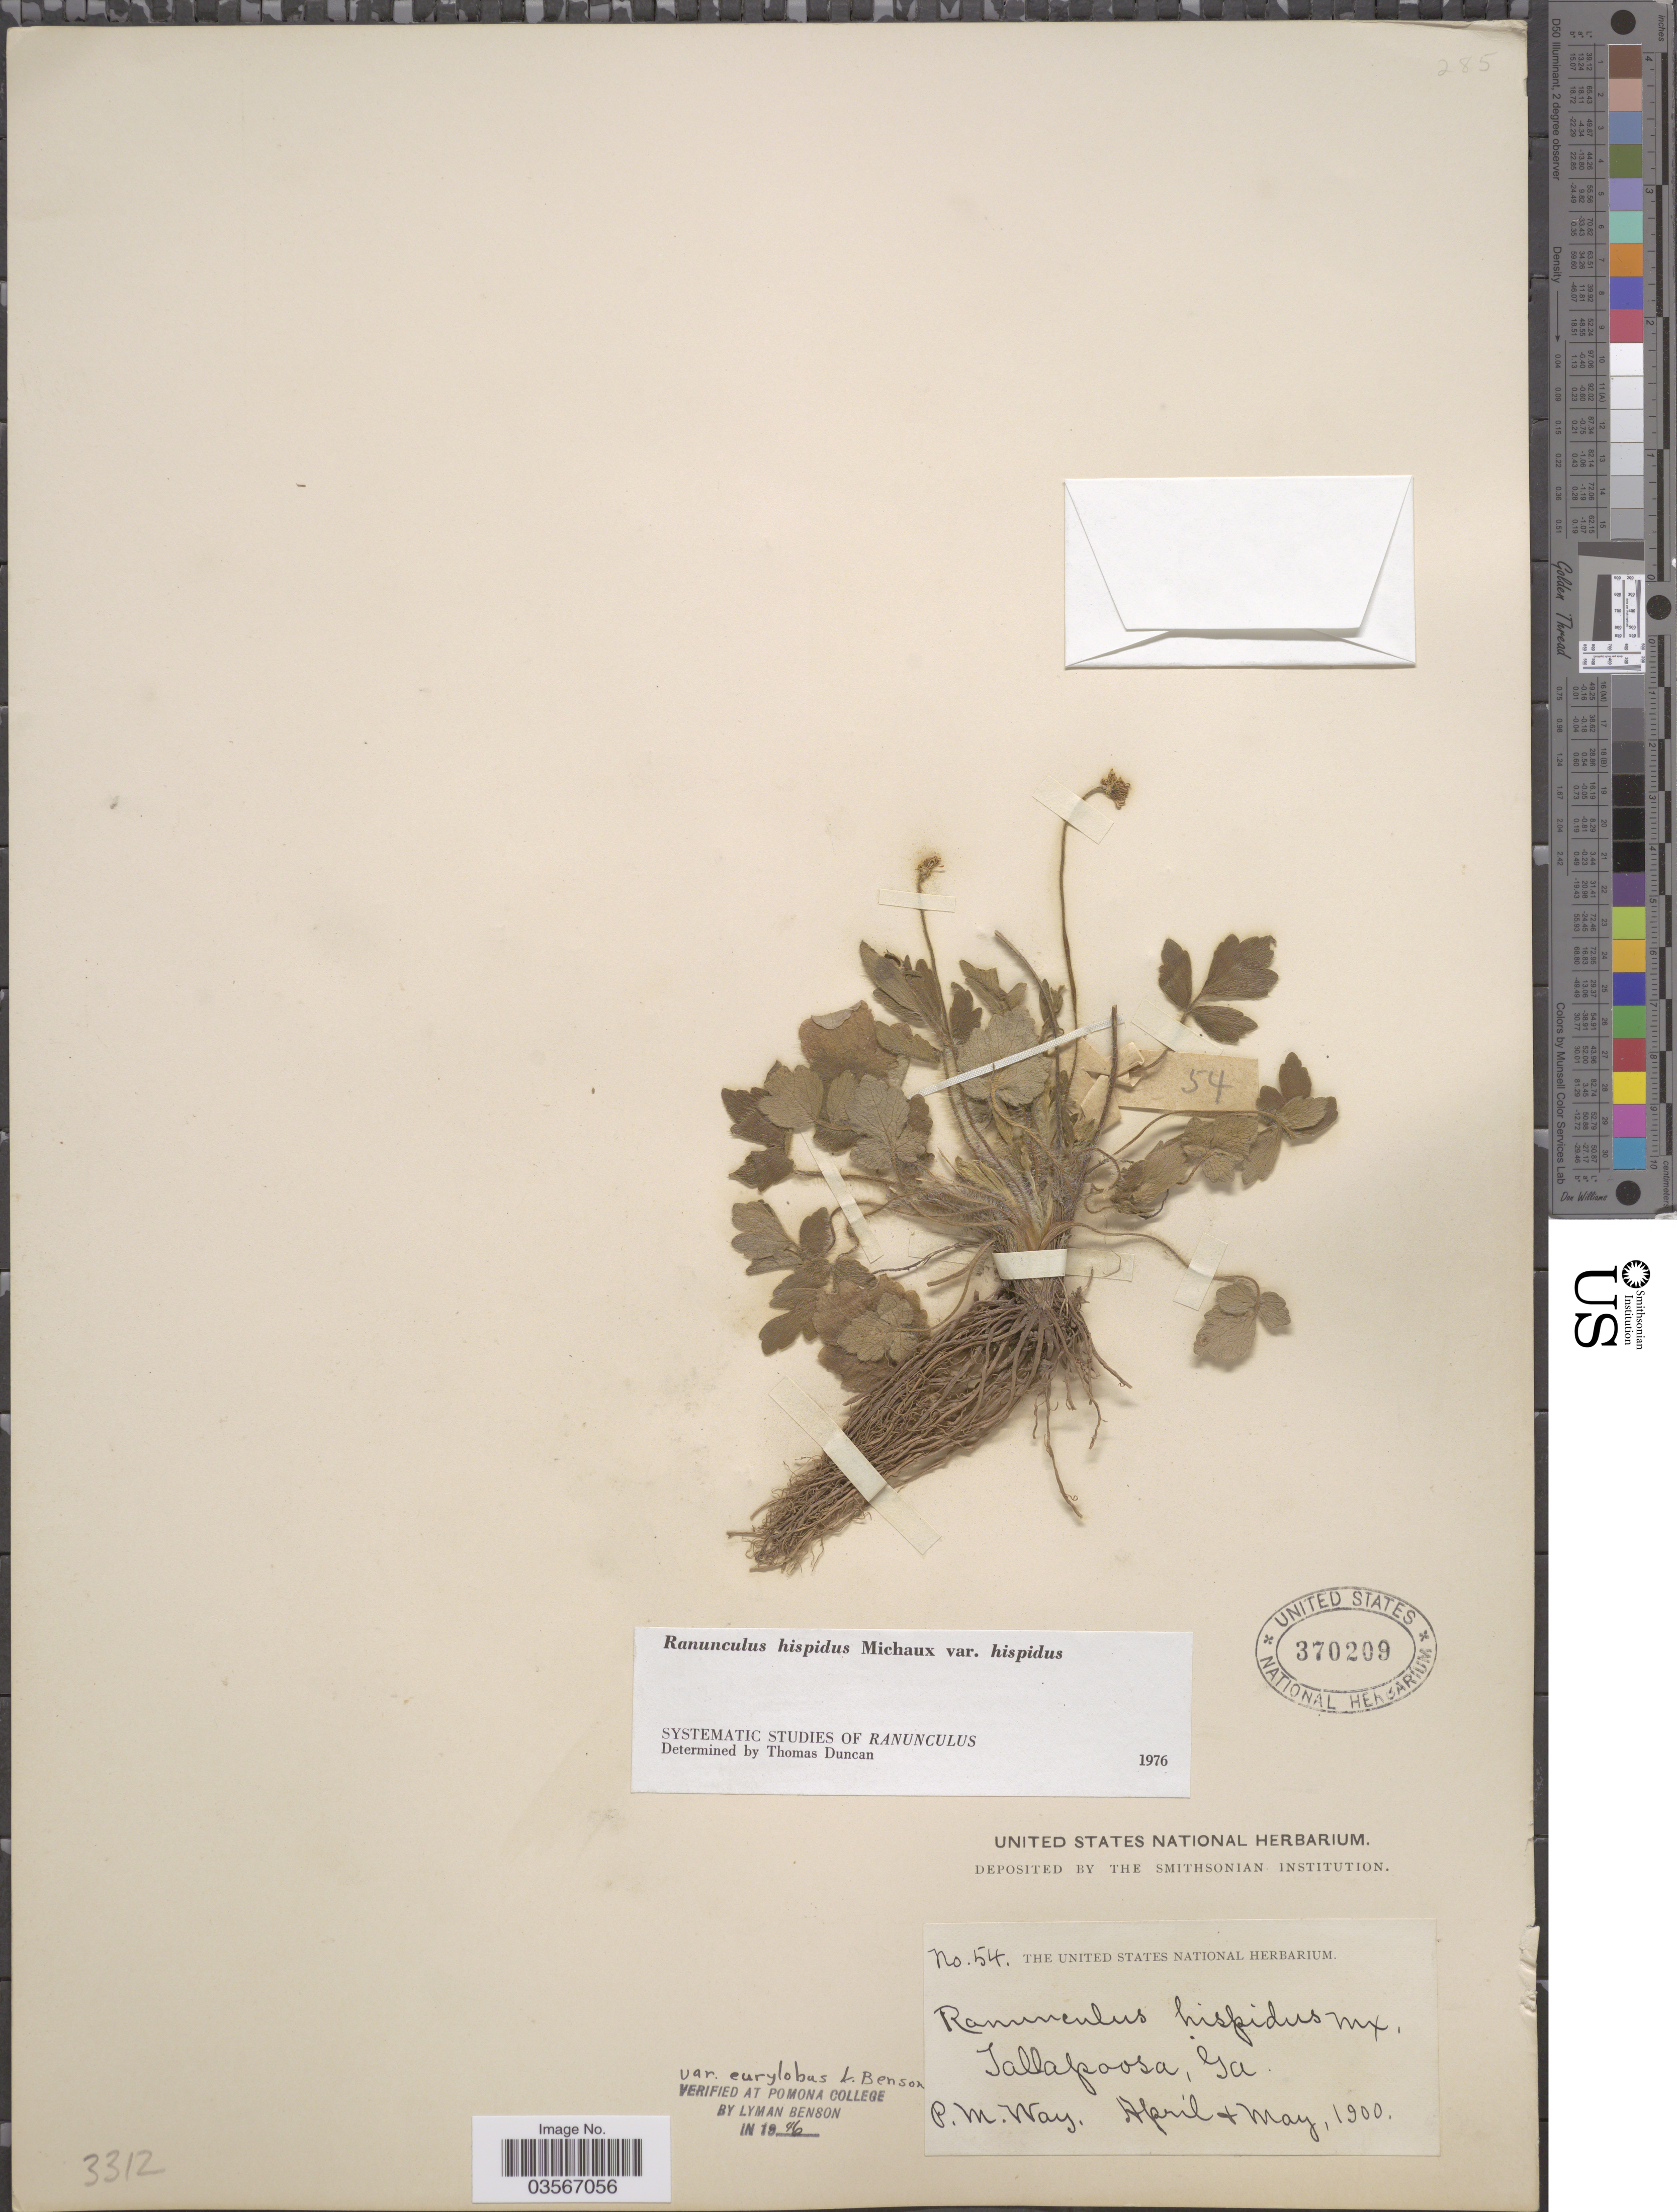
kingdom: Plantae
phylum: Tracheophyta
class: Magnoliopsida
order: Ranunculales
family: Ranunculaceae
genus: Ranunculus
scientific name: Ranunculus hispidus var. hispidus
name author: Michx.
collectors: P. Way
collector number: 54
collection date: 1900-04/1900-05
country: United States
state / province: Georgia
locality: Tallapoosa.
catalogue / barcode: US 370209